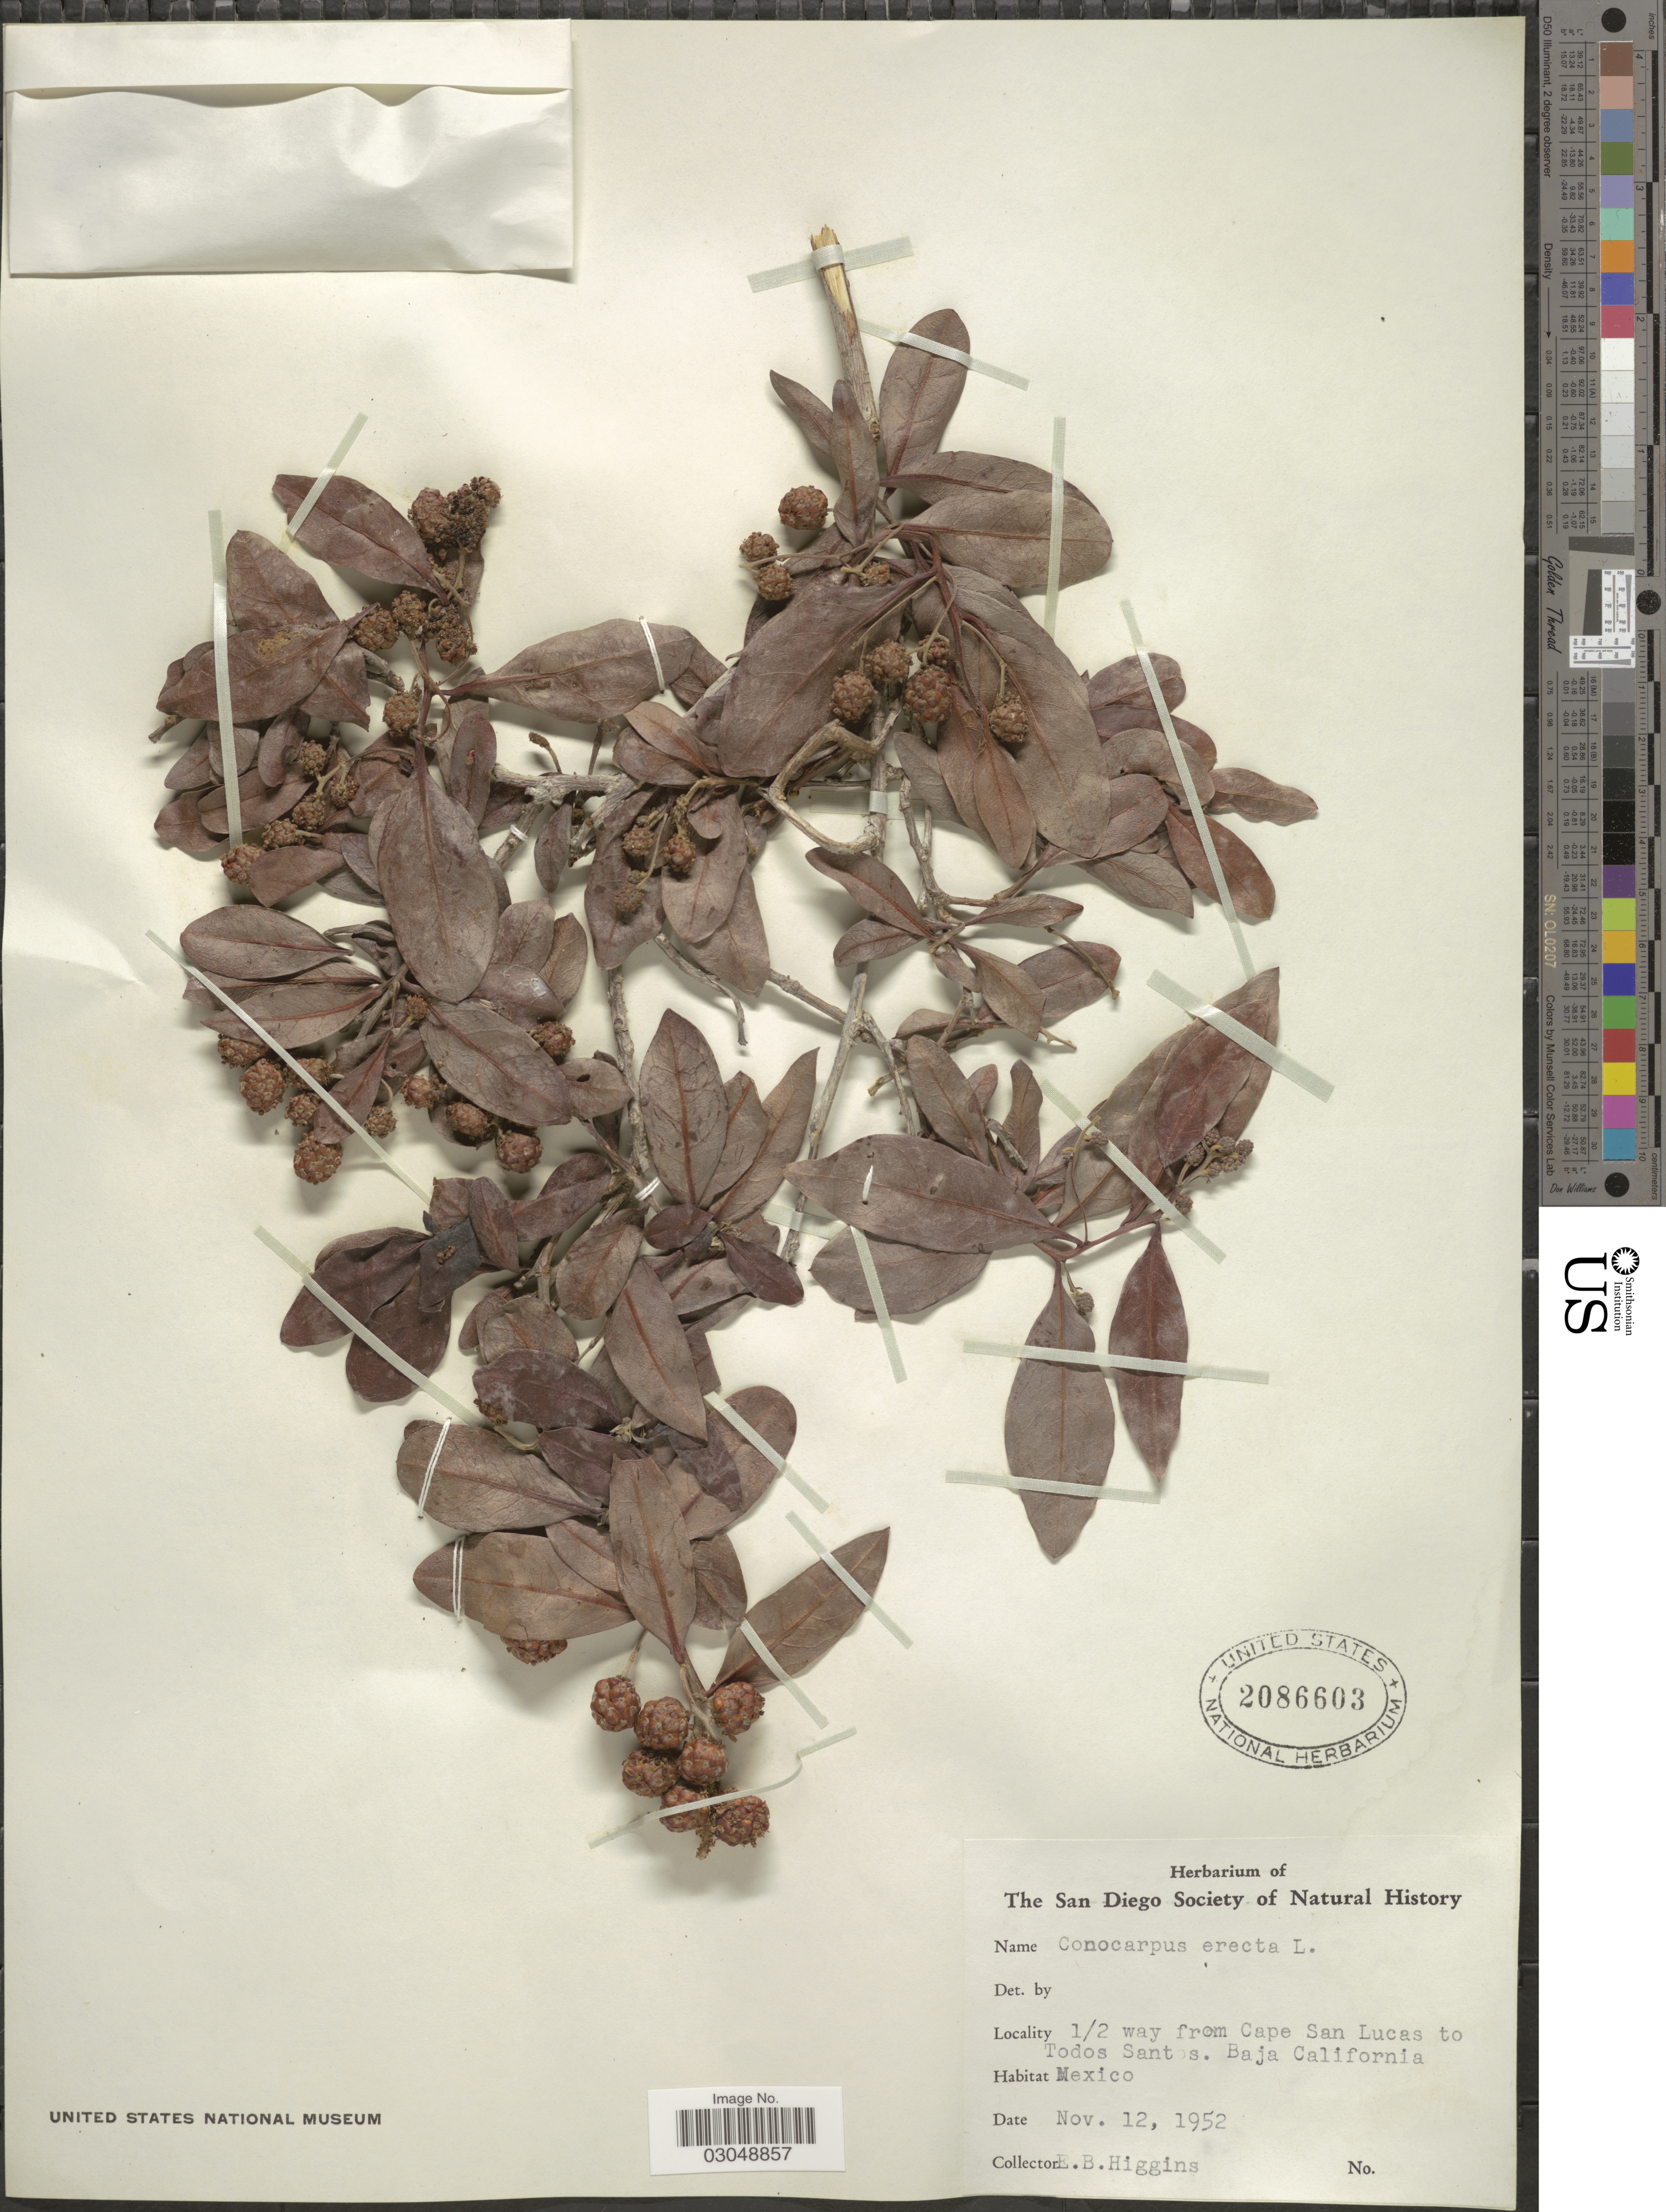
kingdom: Plantae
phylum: Tracheophyta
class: Magnoliopsida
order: Myrtales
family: Combretaceae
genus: Conocarpus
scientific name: Conocarpus erectus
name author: L.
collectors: E. Higgins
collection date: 1952-11-12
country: Mexico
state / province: Baja California Sur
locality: ½ way from Cape San Lucas to Todos Santos.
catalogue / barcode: US 2086603